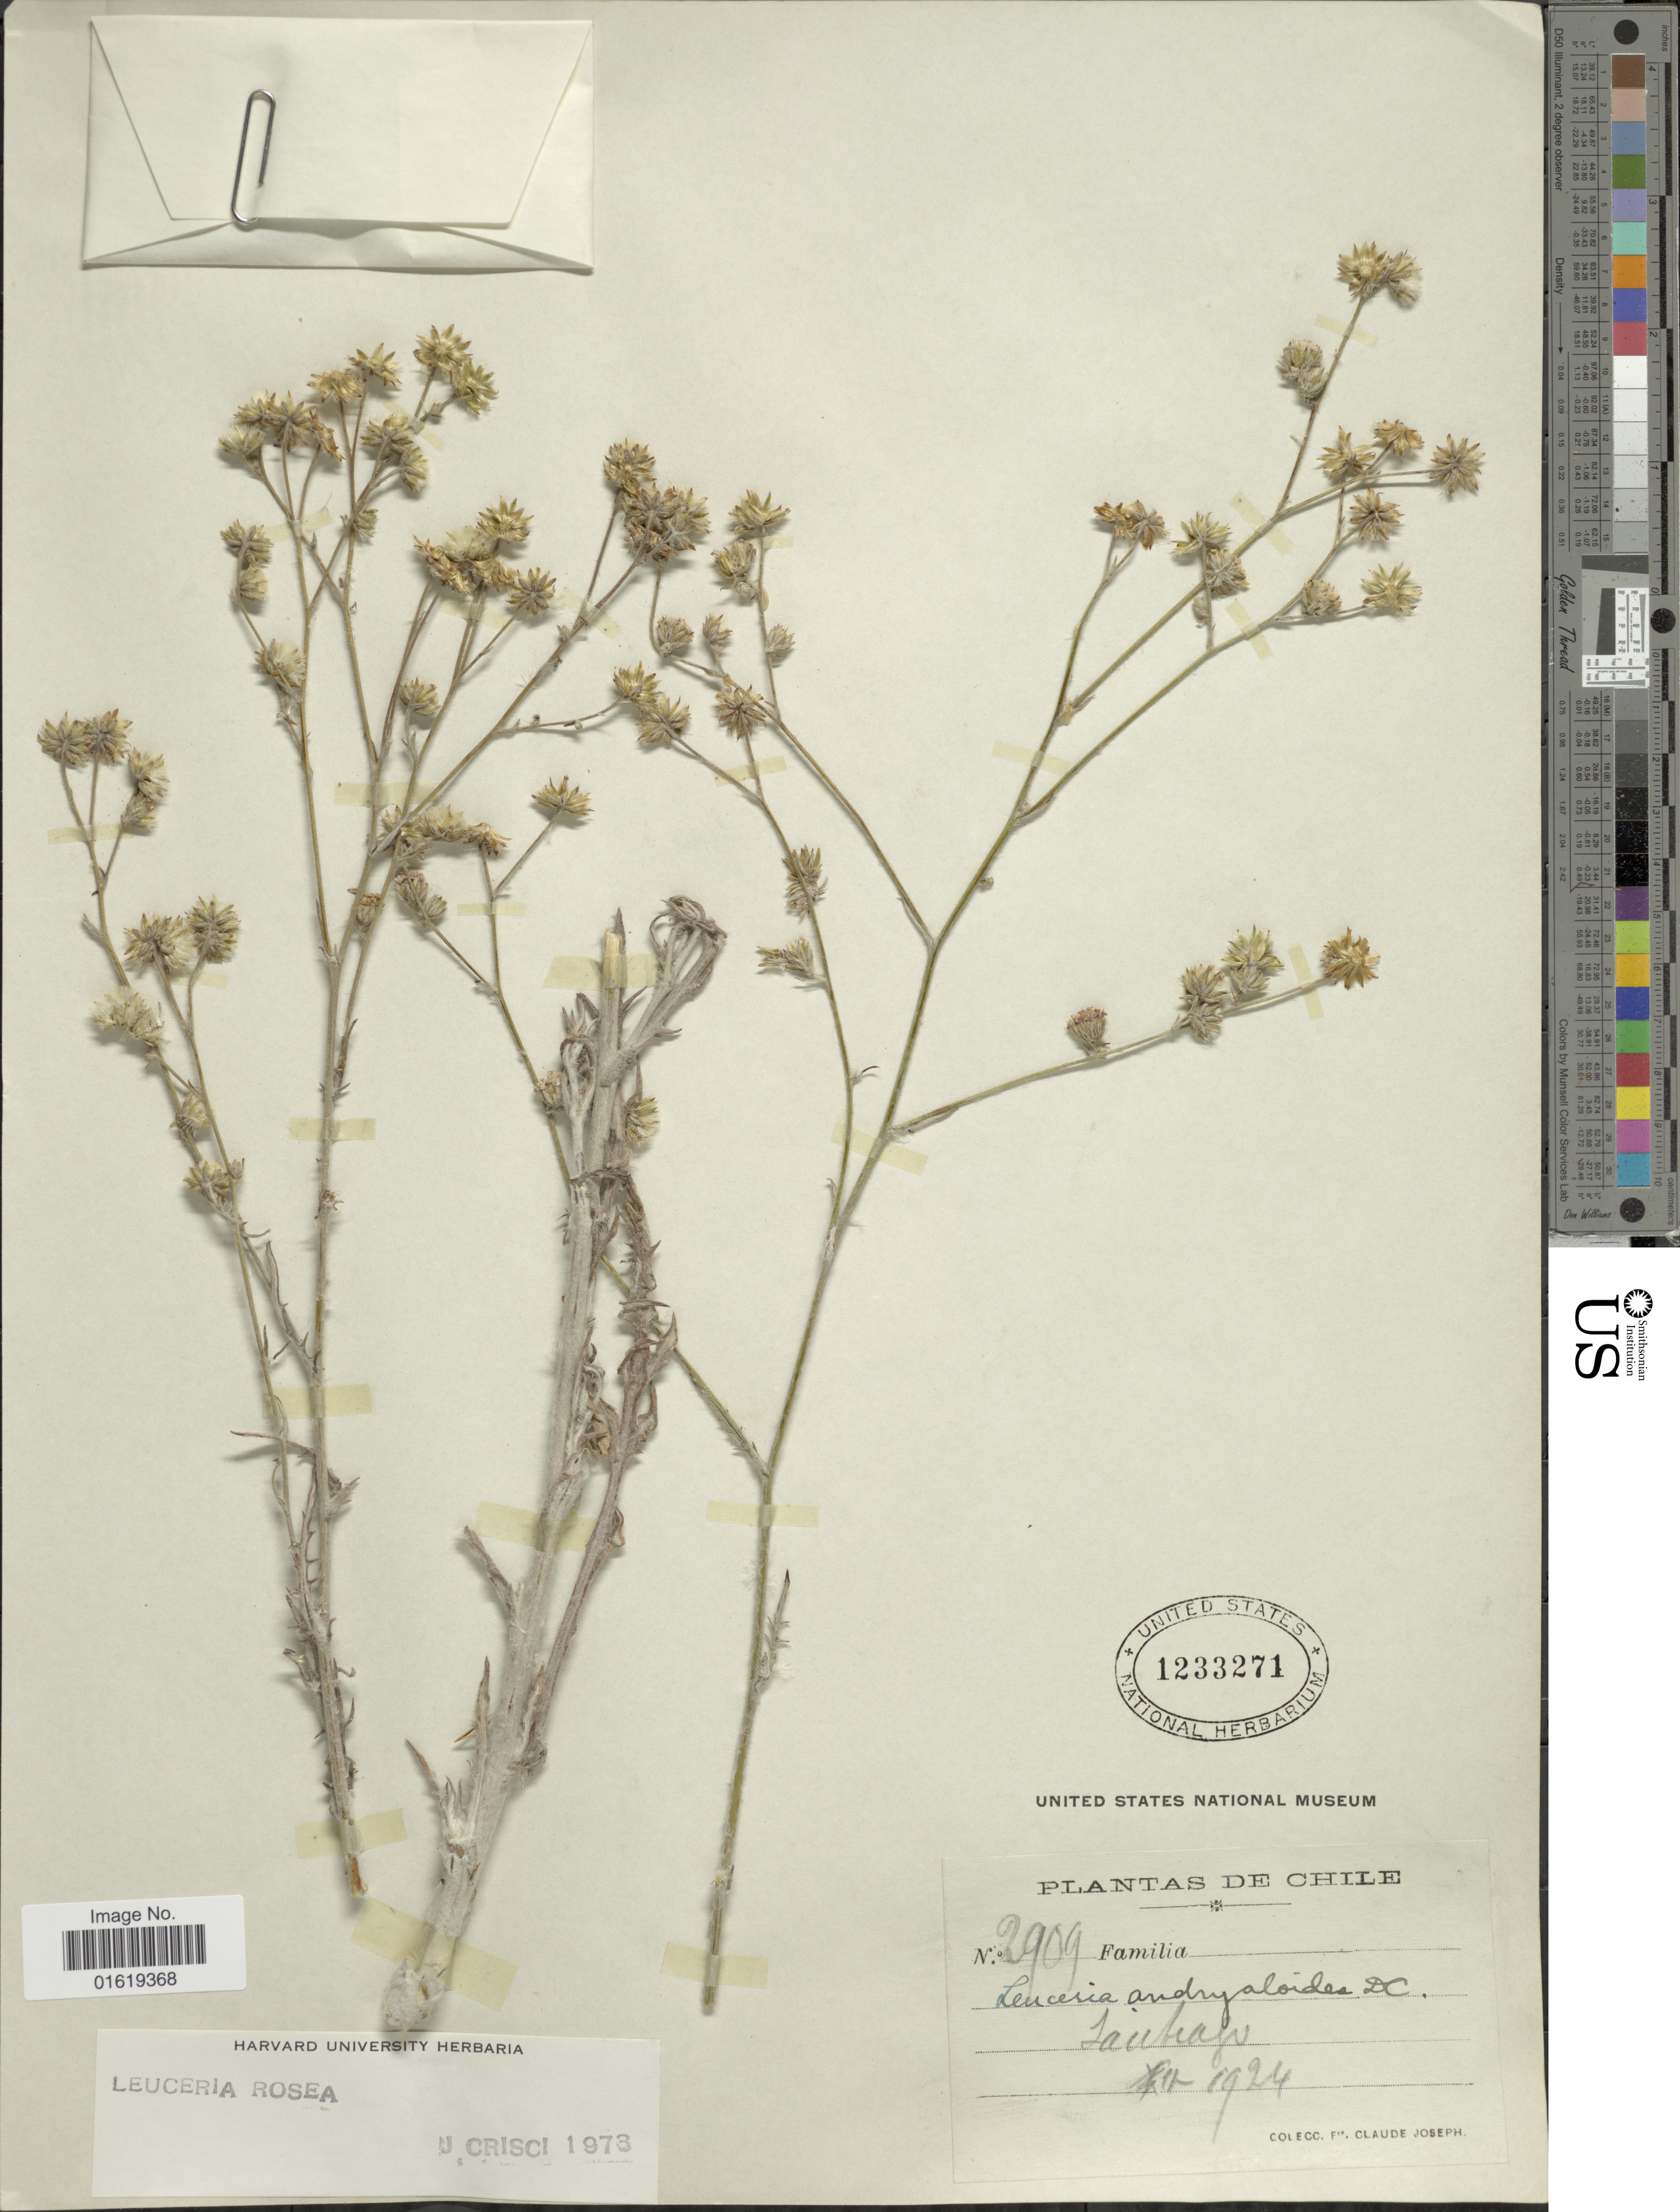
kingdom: Plantae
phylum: Tracheophyta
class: Magnoliopsida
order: Asterales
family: Asteraceae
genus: Leucheria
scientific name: Leucheria rosea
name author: Poepp. ex Less.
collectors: Bro. Claude-Joseph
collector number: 2909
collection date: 1924-12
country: Chile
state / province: Región Metropolitana (RM)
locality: Santiago.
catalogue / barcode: US 1233271